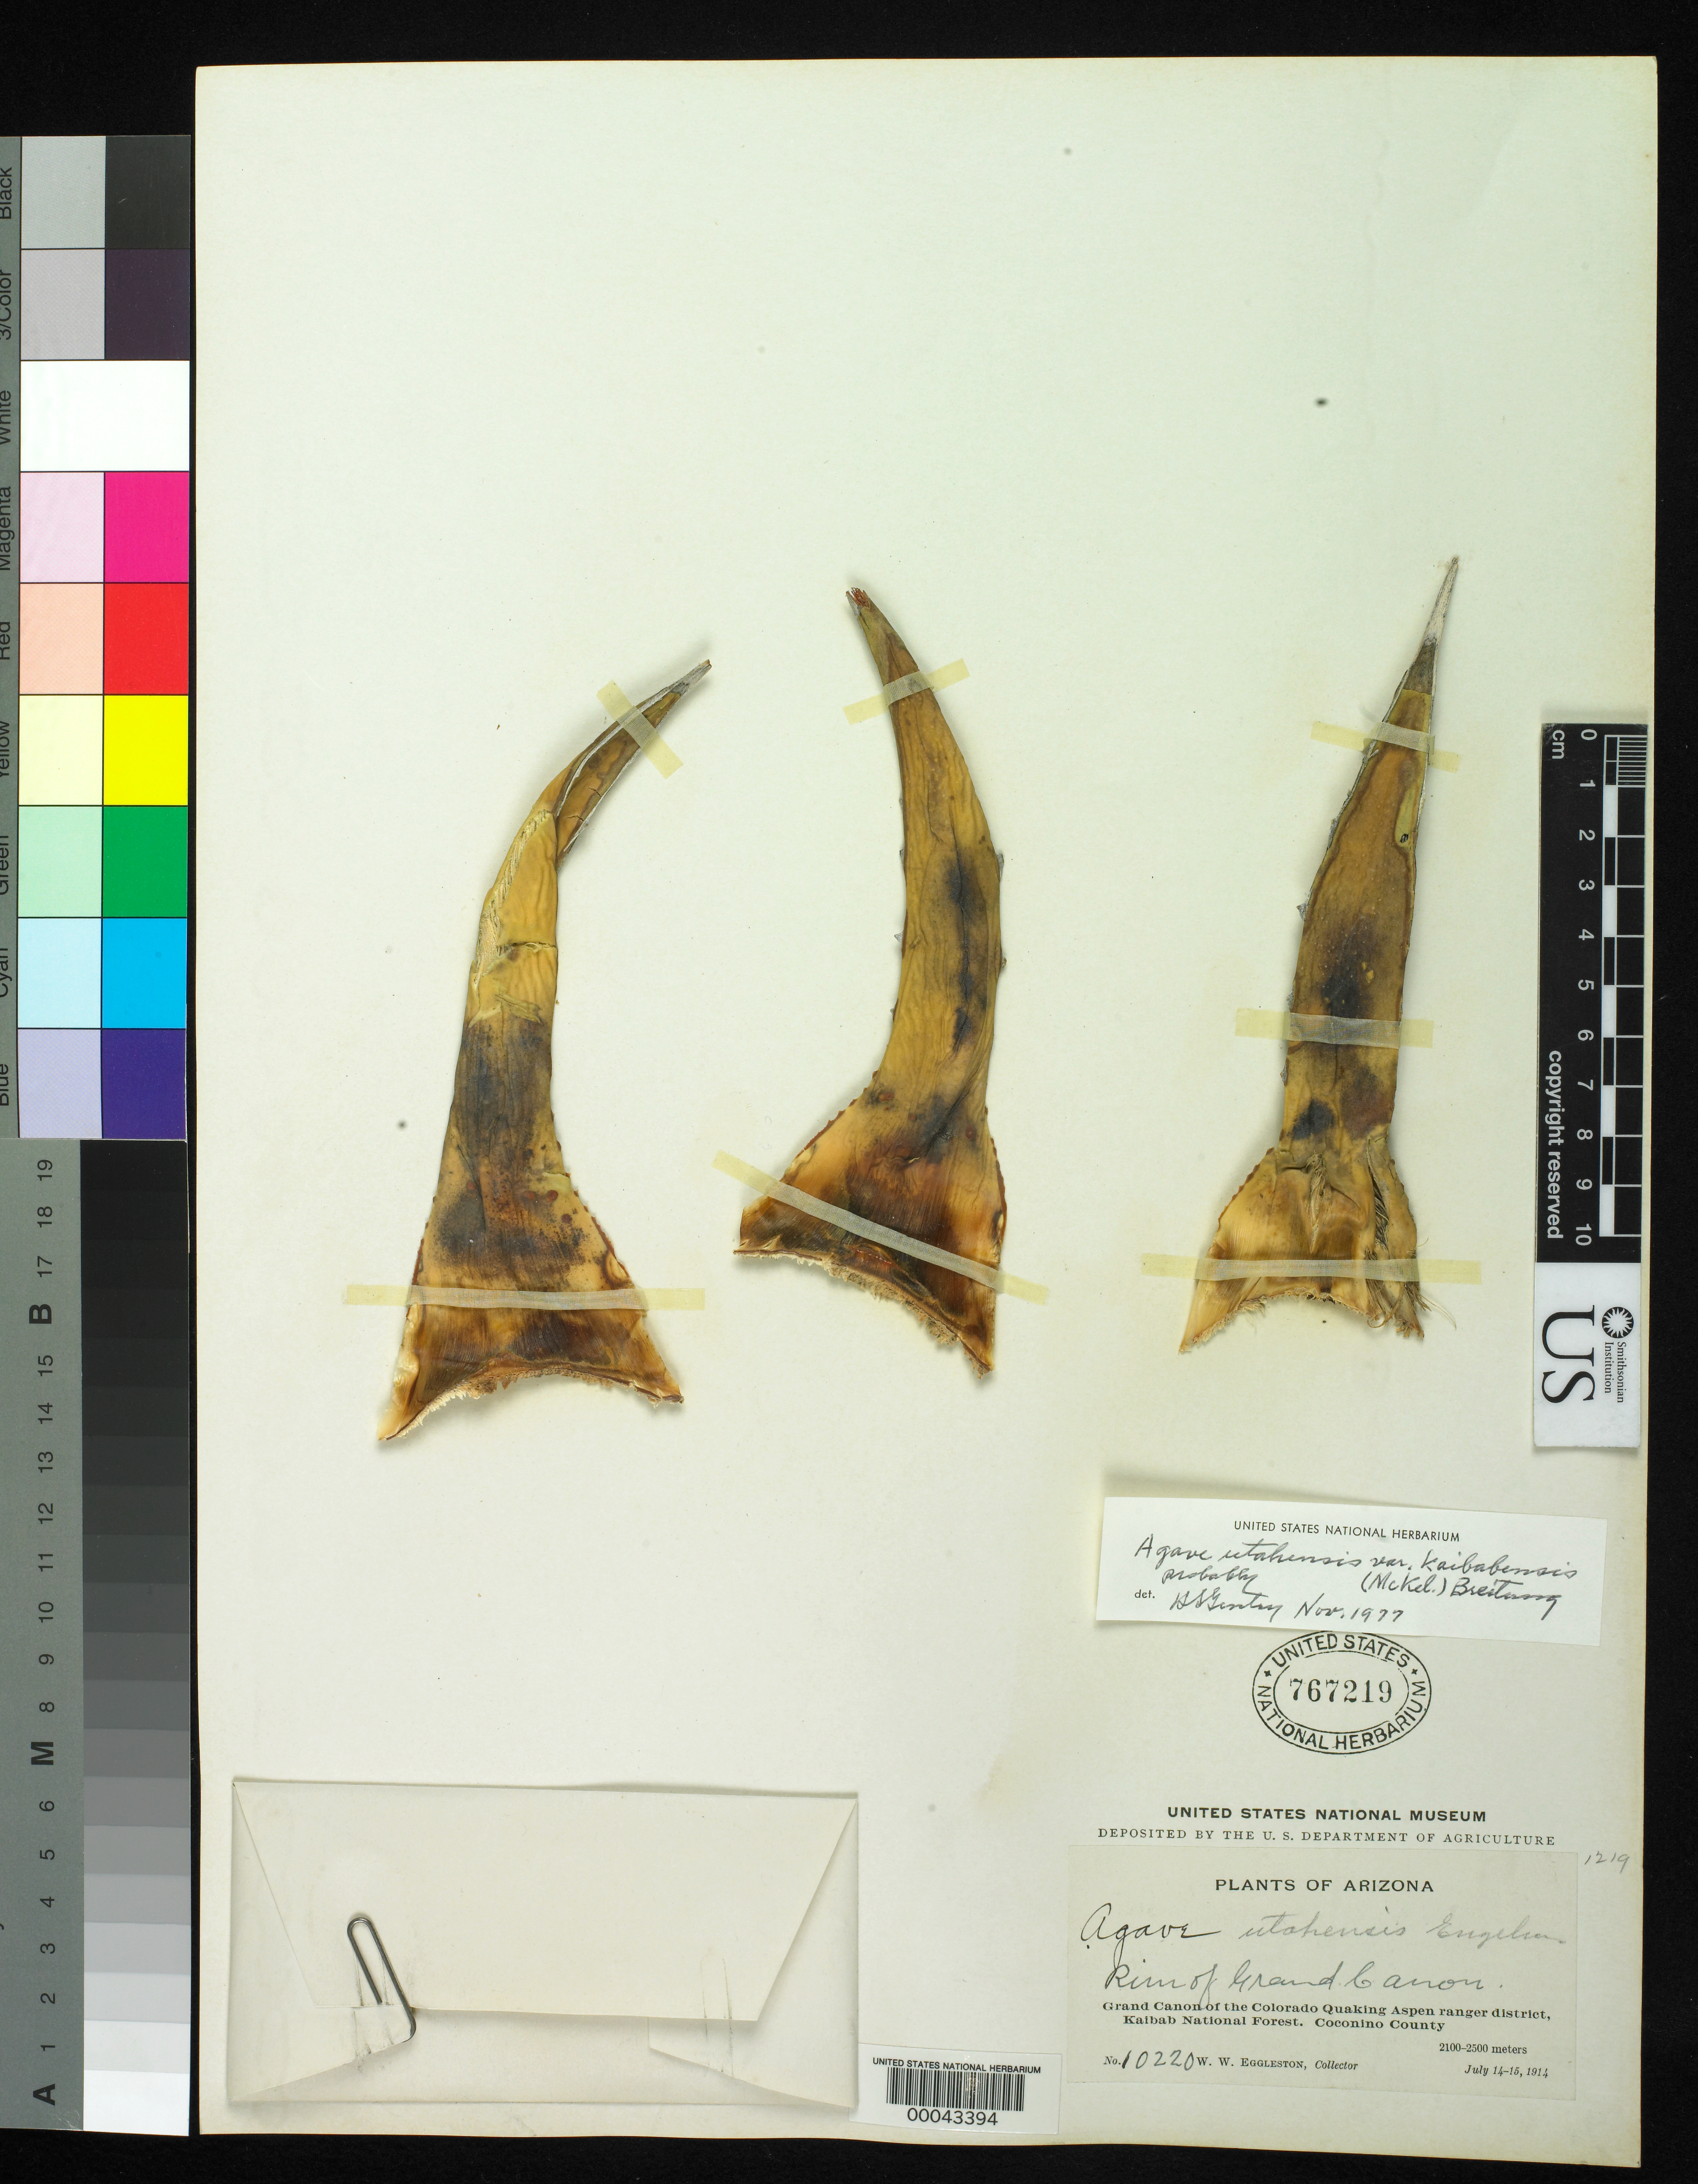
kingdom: Plantae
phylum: Tracheophyta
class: Liliopsida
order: Asparagales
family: Asparagaceae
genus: Agave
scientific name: Agave utahensis var. kaibabensis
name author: (McKelvey) Breitung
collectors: W. W. Eggleston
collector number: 10220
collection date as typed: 14 Jul 1914 to 15 Jul 1914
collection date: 1914-07-14/1914-07-15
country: United States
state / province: Arizona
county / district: Coconino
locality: Grand canyon of colorado quaking aspen ranger district, kaibab national forest; rim of grand canyon.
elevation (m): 2100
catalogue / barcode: US 767219